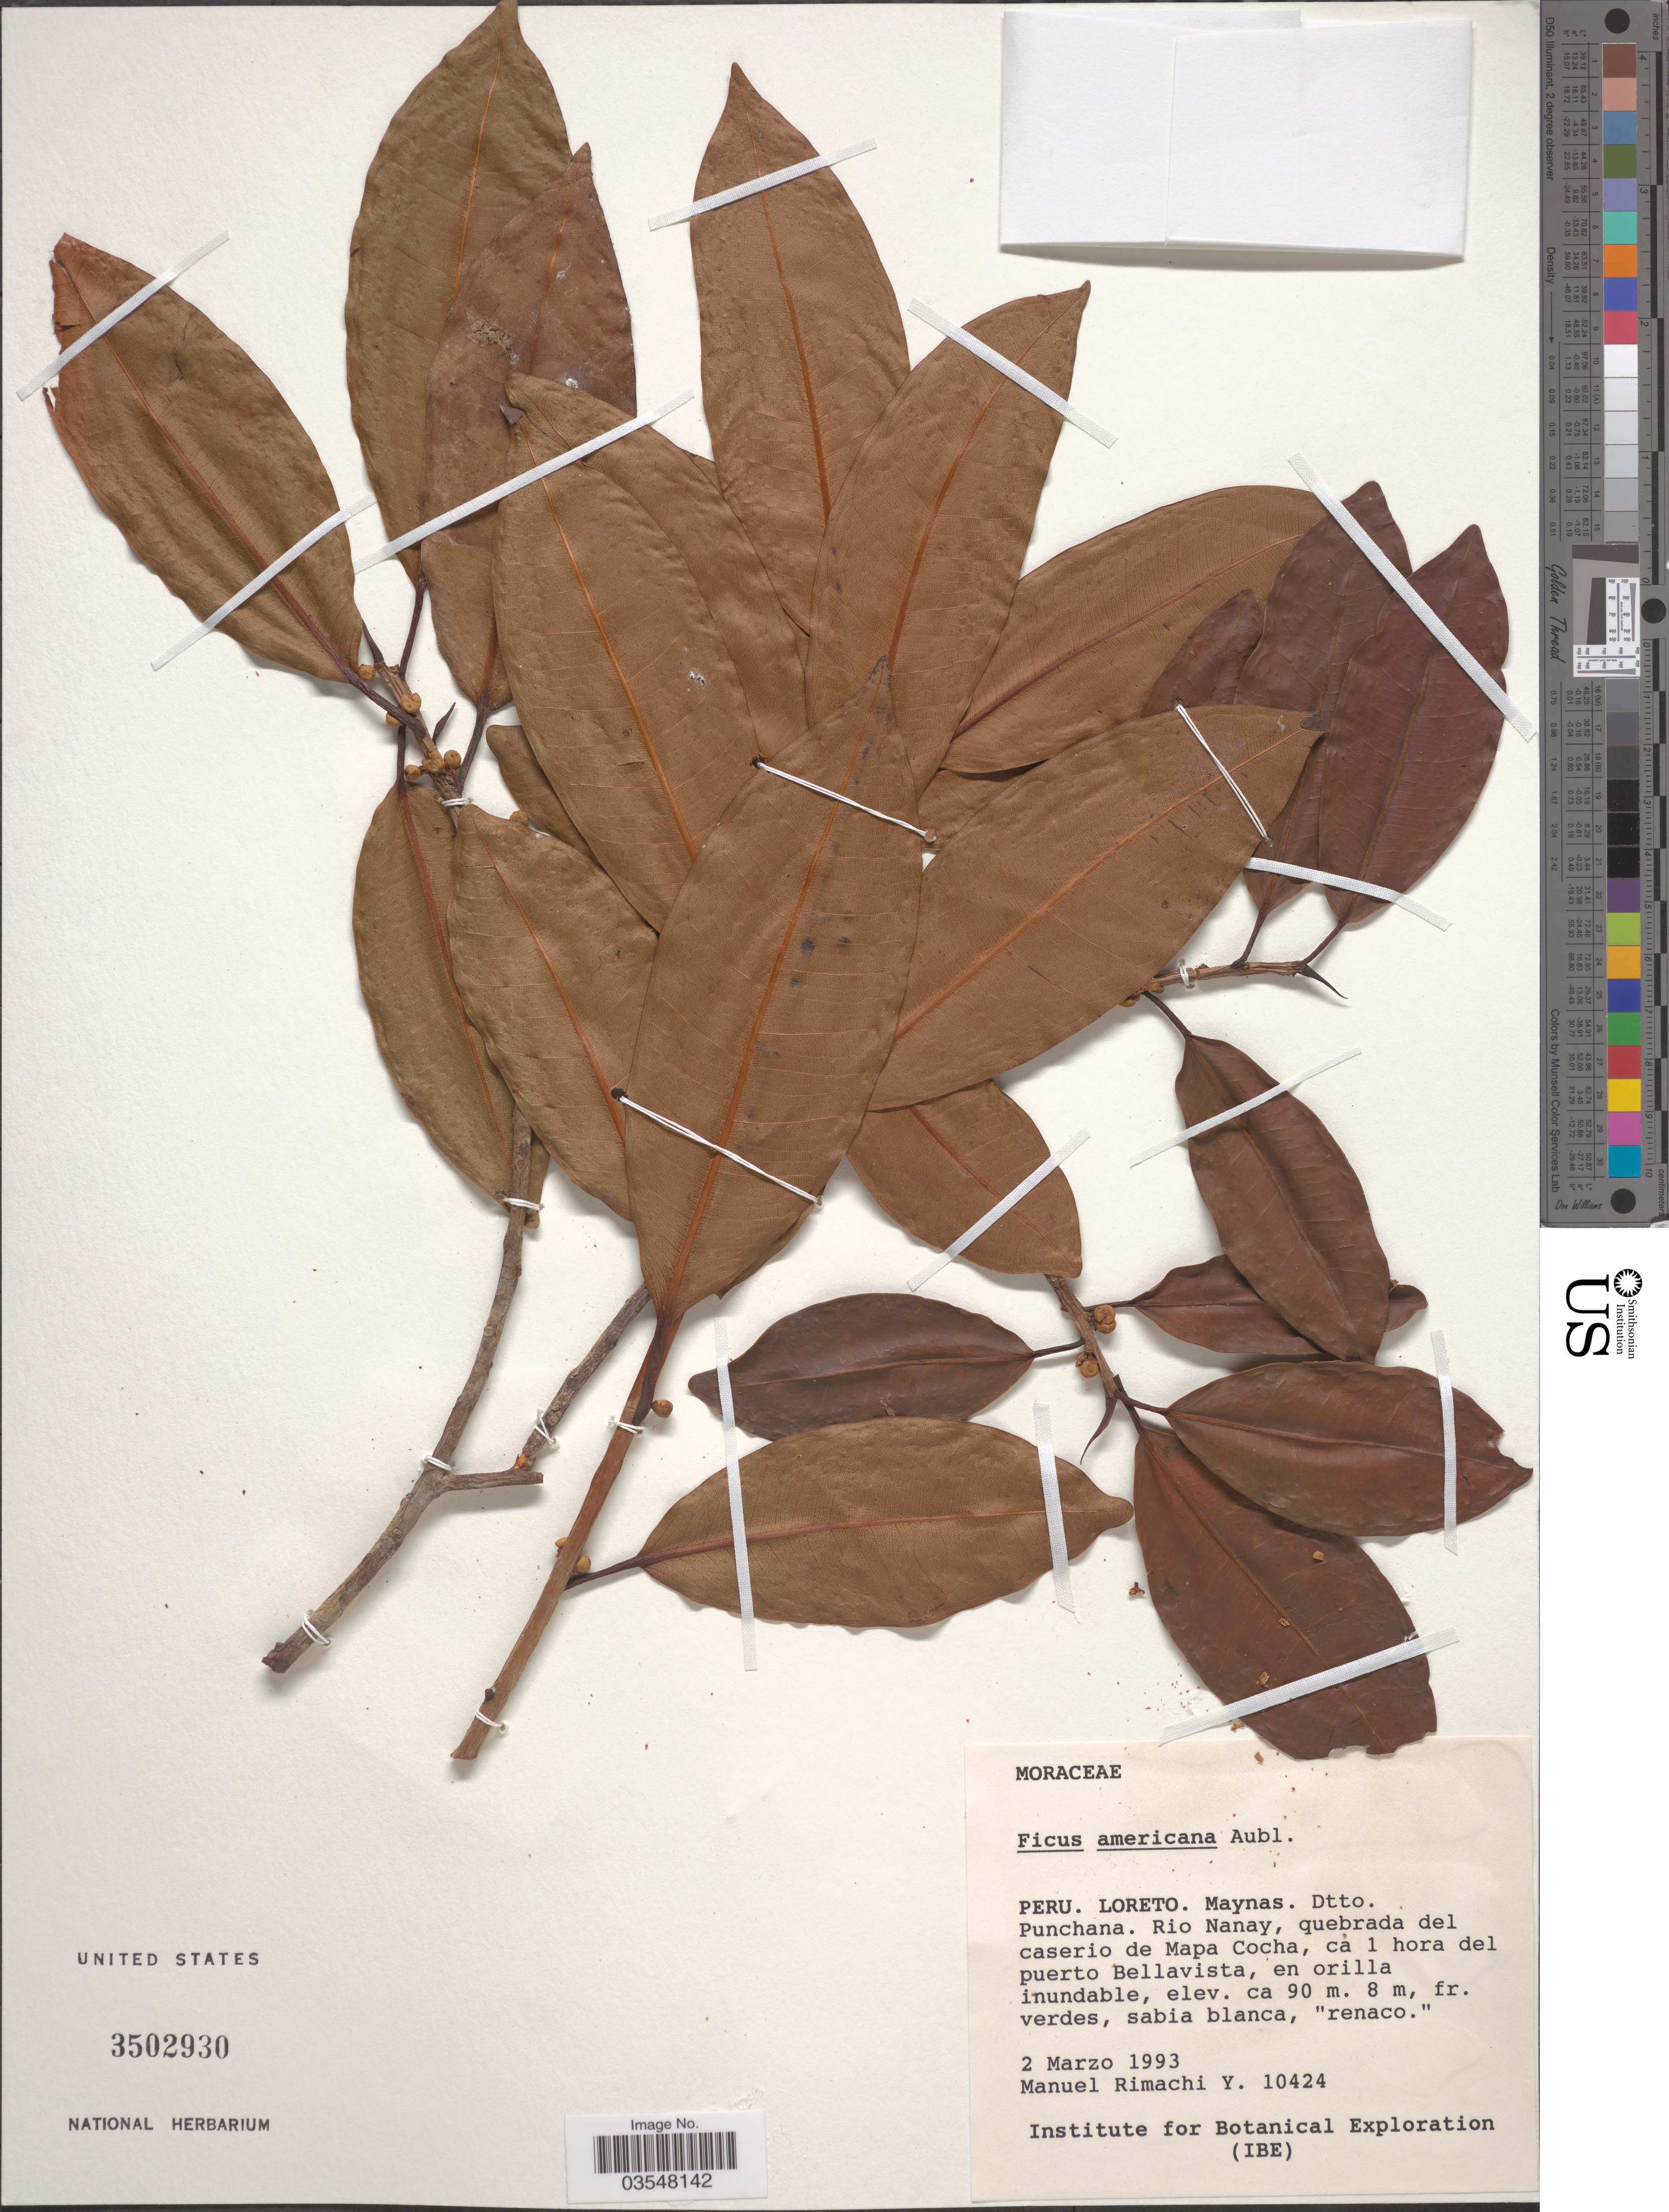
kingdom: Plantae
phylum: Tracheophyta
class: Magnoliopsida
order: Rosales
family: Moraceae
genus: Ficus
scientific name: Ficus americana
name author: Aubl.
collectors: M. Rimachi Y.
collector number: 10424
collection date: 1993-03-02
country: Peru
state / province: Loreto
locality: Maynas. Dtto. Punchana. Rio Nanay, quebrada del caserio de Mapa Cocha, ca 1 hora del puerto Bellavista.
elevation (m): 90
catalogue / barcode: US 3502930